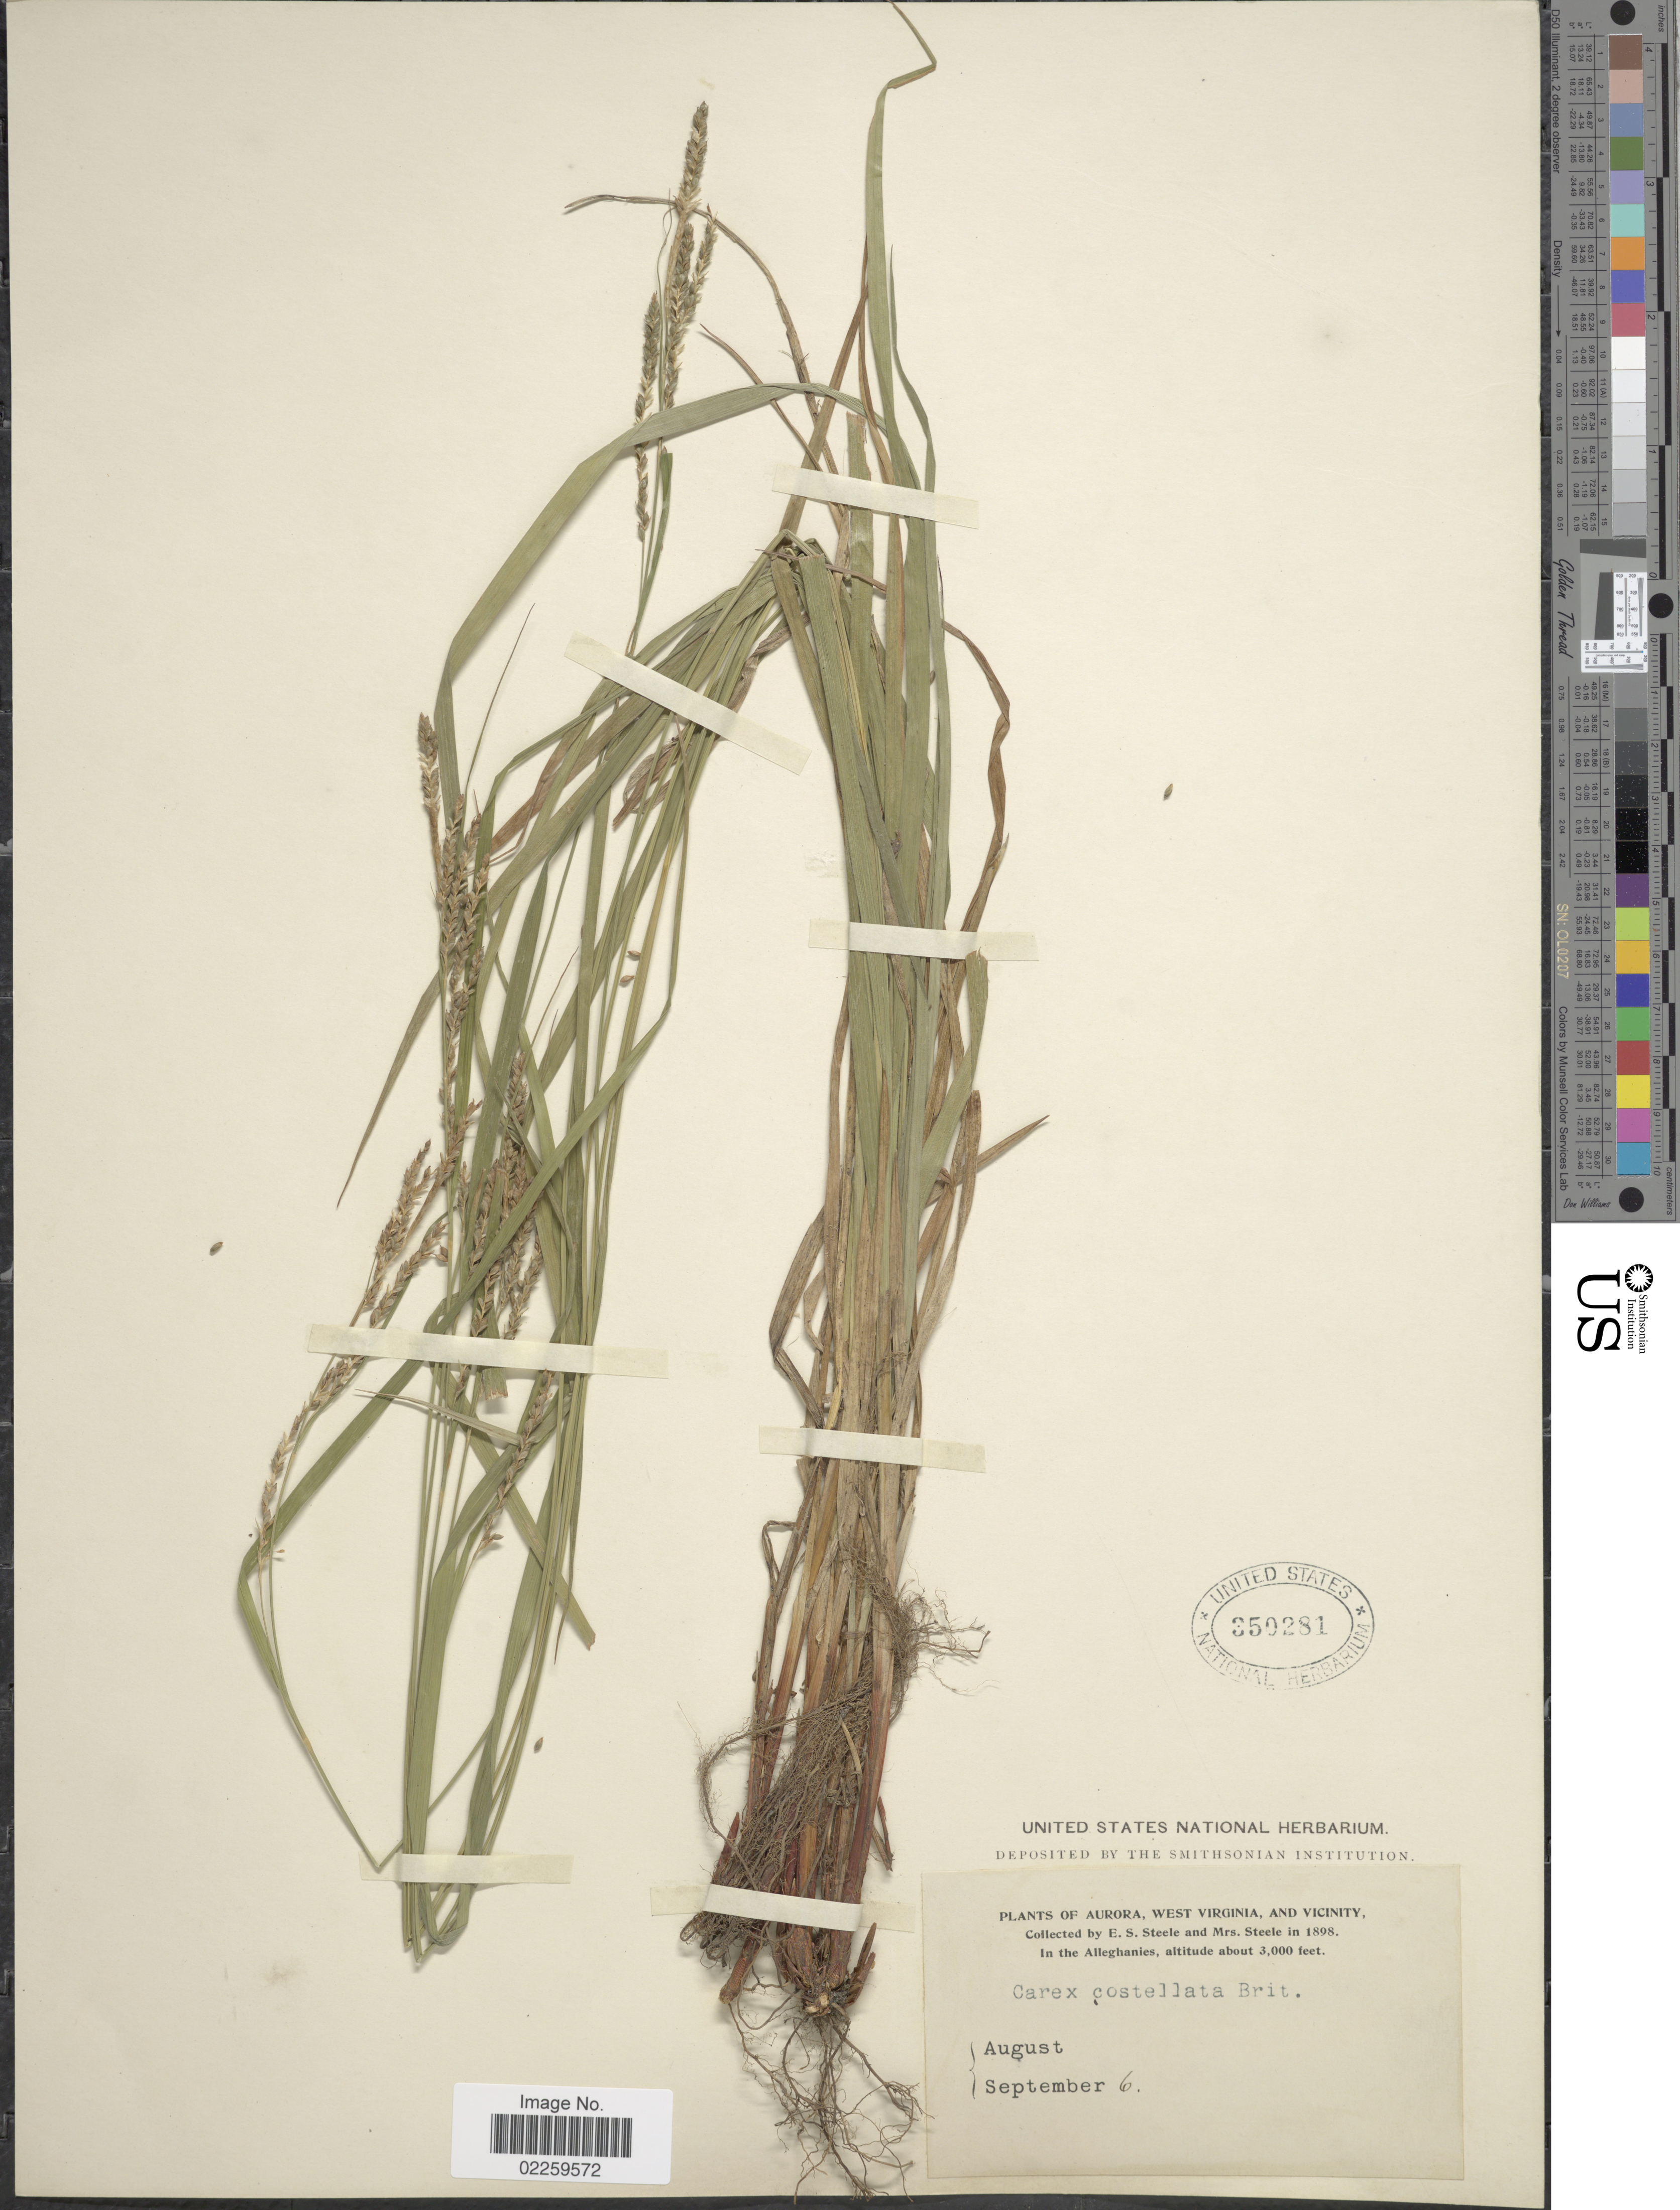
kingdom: Plantae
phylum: Tracheophyta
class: Liliopsida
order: Poales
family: Cyperaceae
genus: Carex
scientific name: Carex roanensis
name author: F.J. Herm.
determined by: Strong, Mark T., (BOT), Smithsonian Institution - National Museum of Natural History (UNITED STATES)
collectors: E. Steele & Mrs. E. S. Steele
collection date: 1898-09-06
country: United States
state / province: West Virginia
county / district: Preston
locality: Aurora, West Virginia, and vicinity. In the Alleghanies.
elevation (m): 914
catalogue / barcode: US 350281